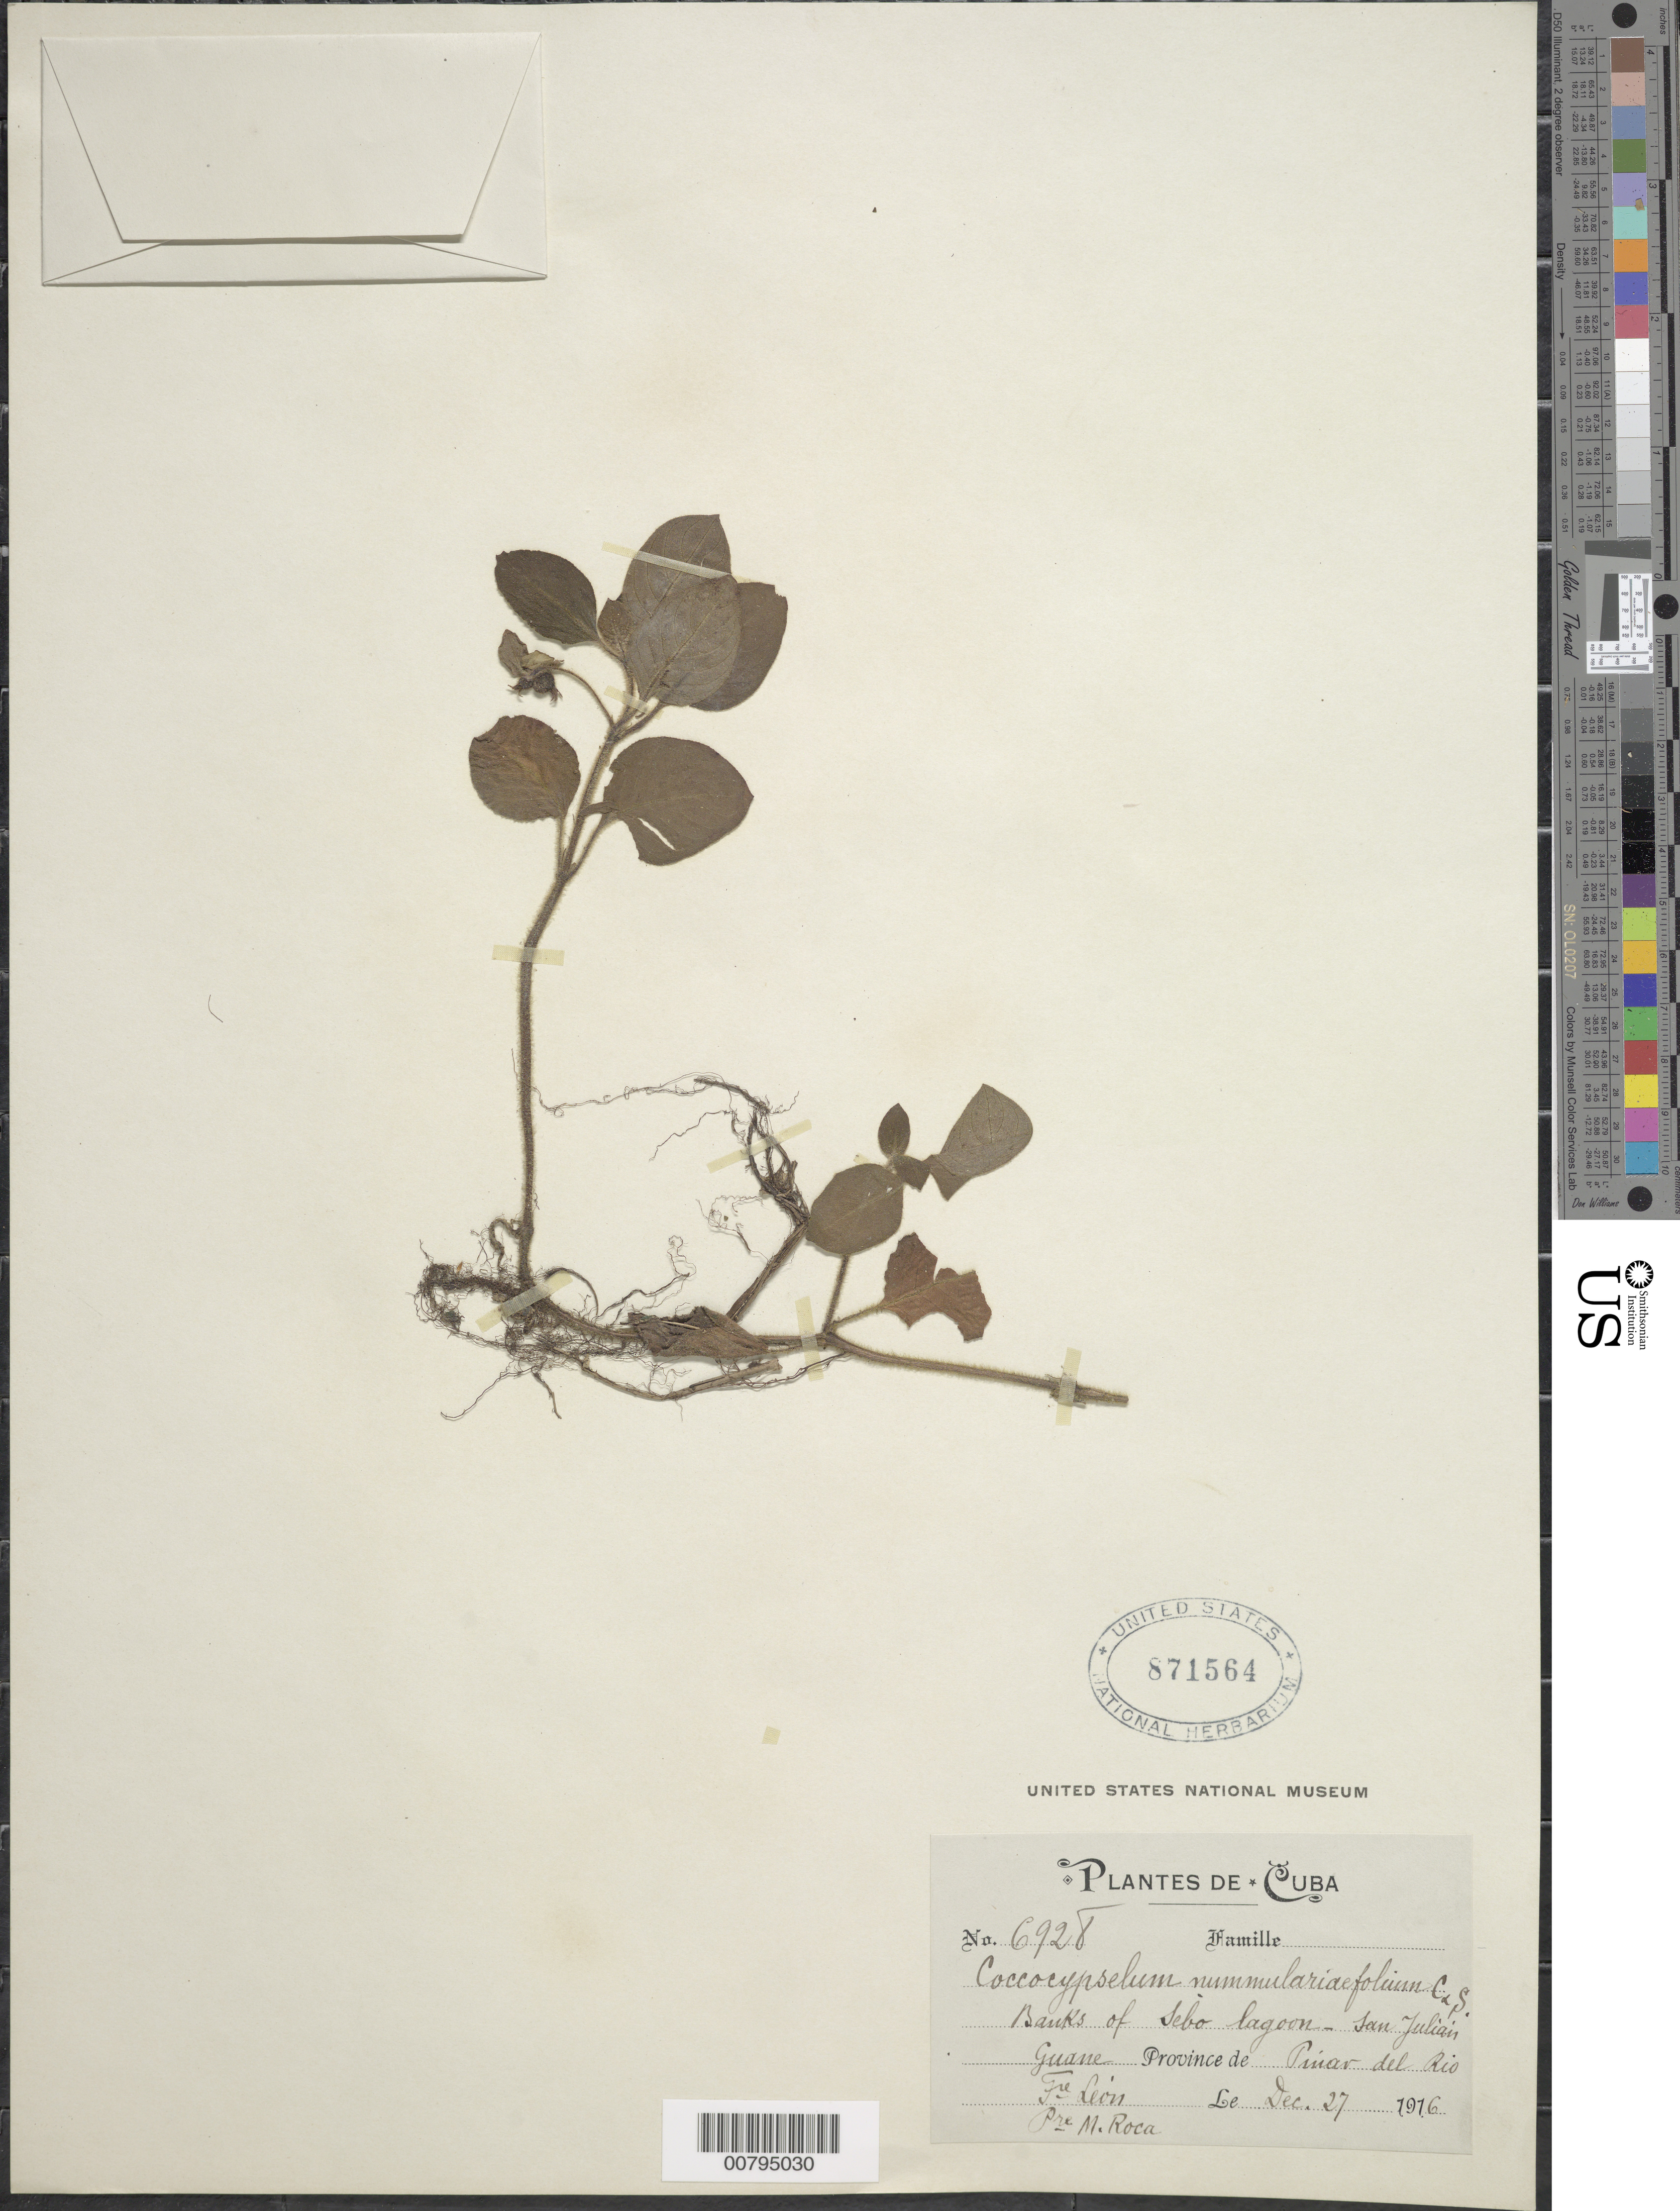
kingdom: Plantae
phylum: Tracheophyta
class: Magnoliopsida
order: Gentianales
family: Rubiaceae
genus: Coccocypselum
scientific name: Coccocypselum cordifolium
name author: Nees & Mart.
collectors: Bro. León & M. Roca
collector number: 6928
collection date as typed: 27 Dec 1916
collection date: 1916-12-27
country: Cuba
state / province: Pinar del Río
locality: Banks of Sebo Lagoon - San Julian. Guane.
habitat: Banks of lagoon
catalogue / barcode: US 871564